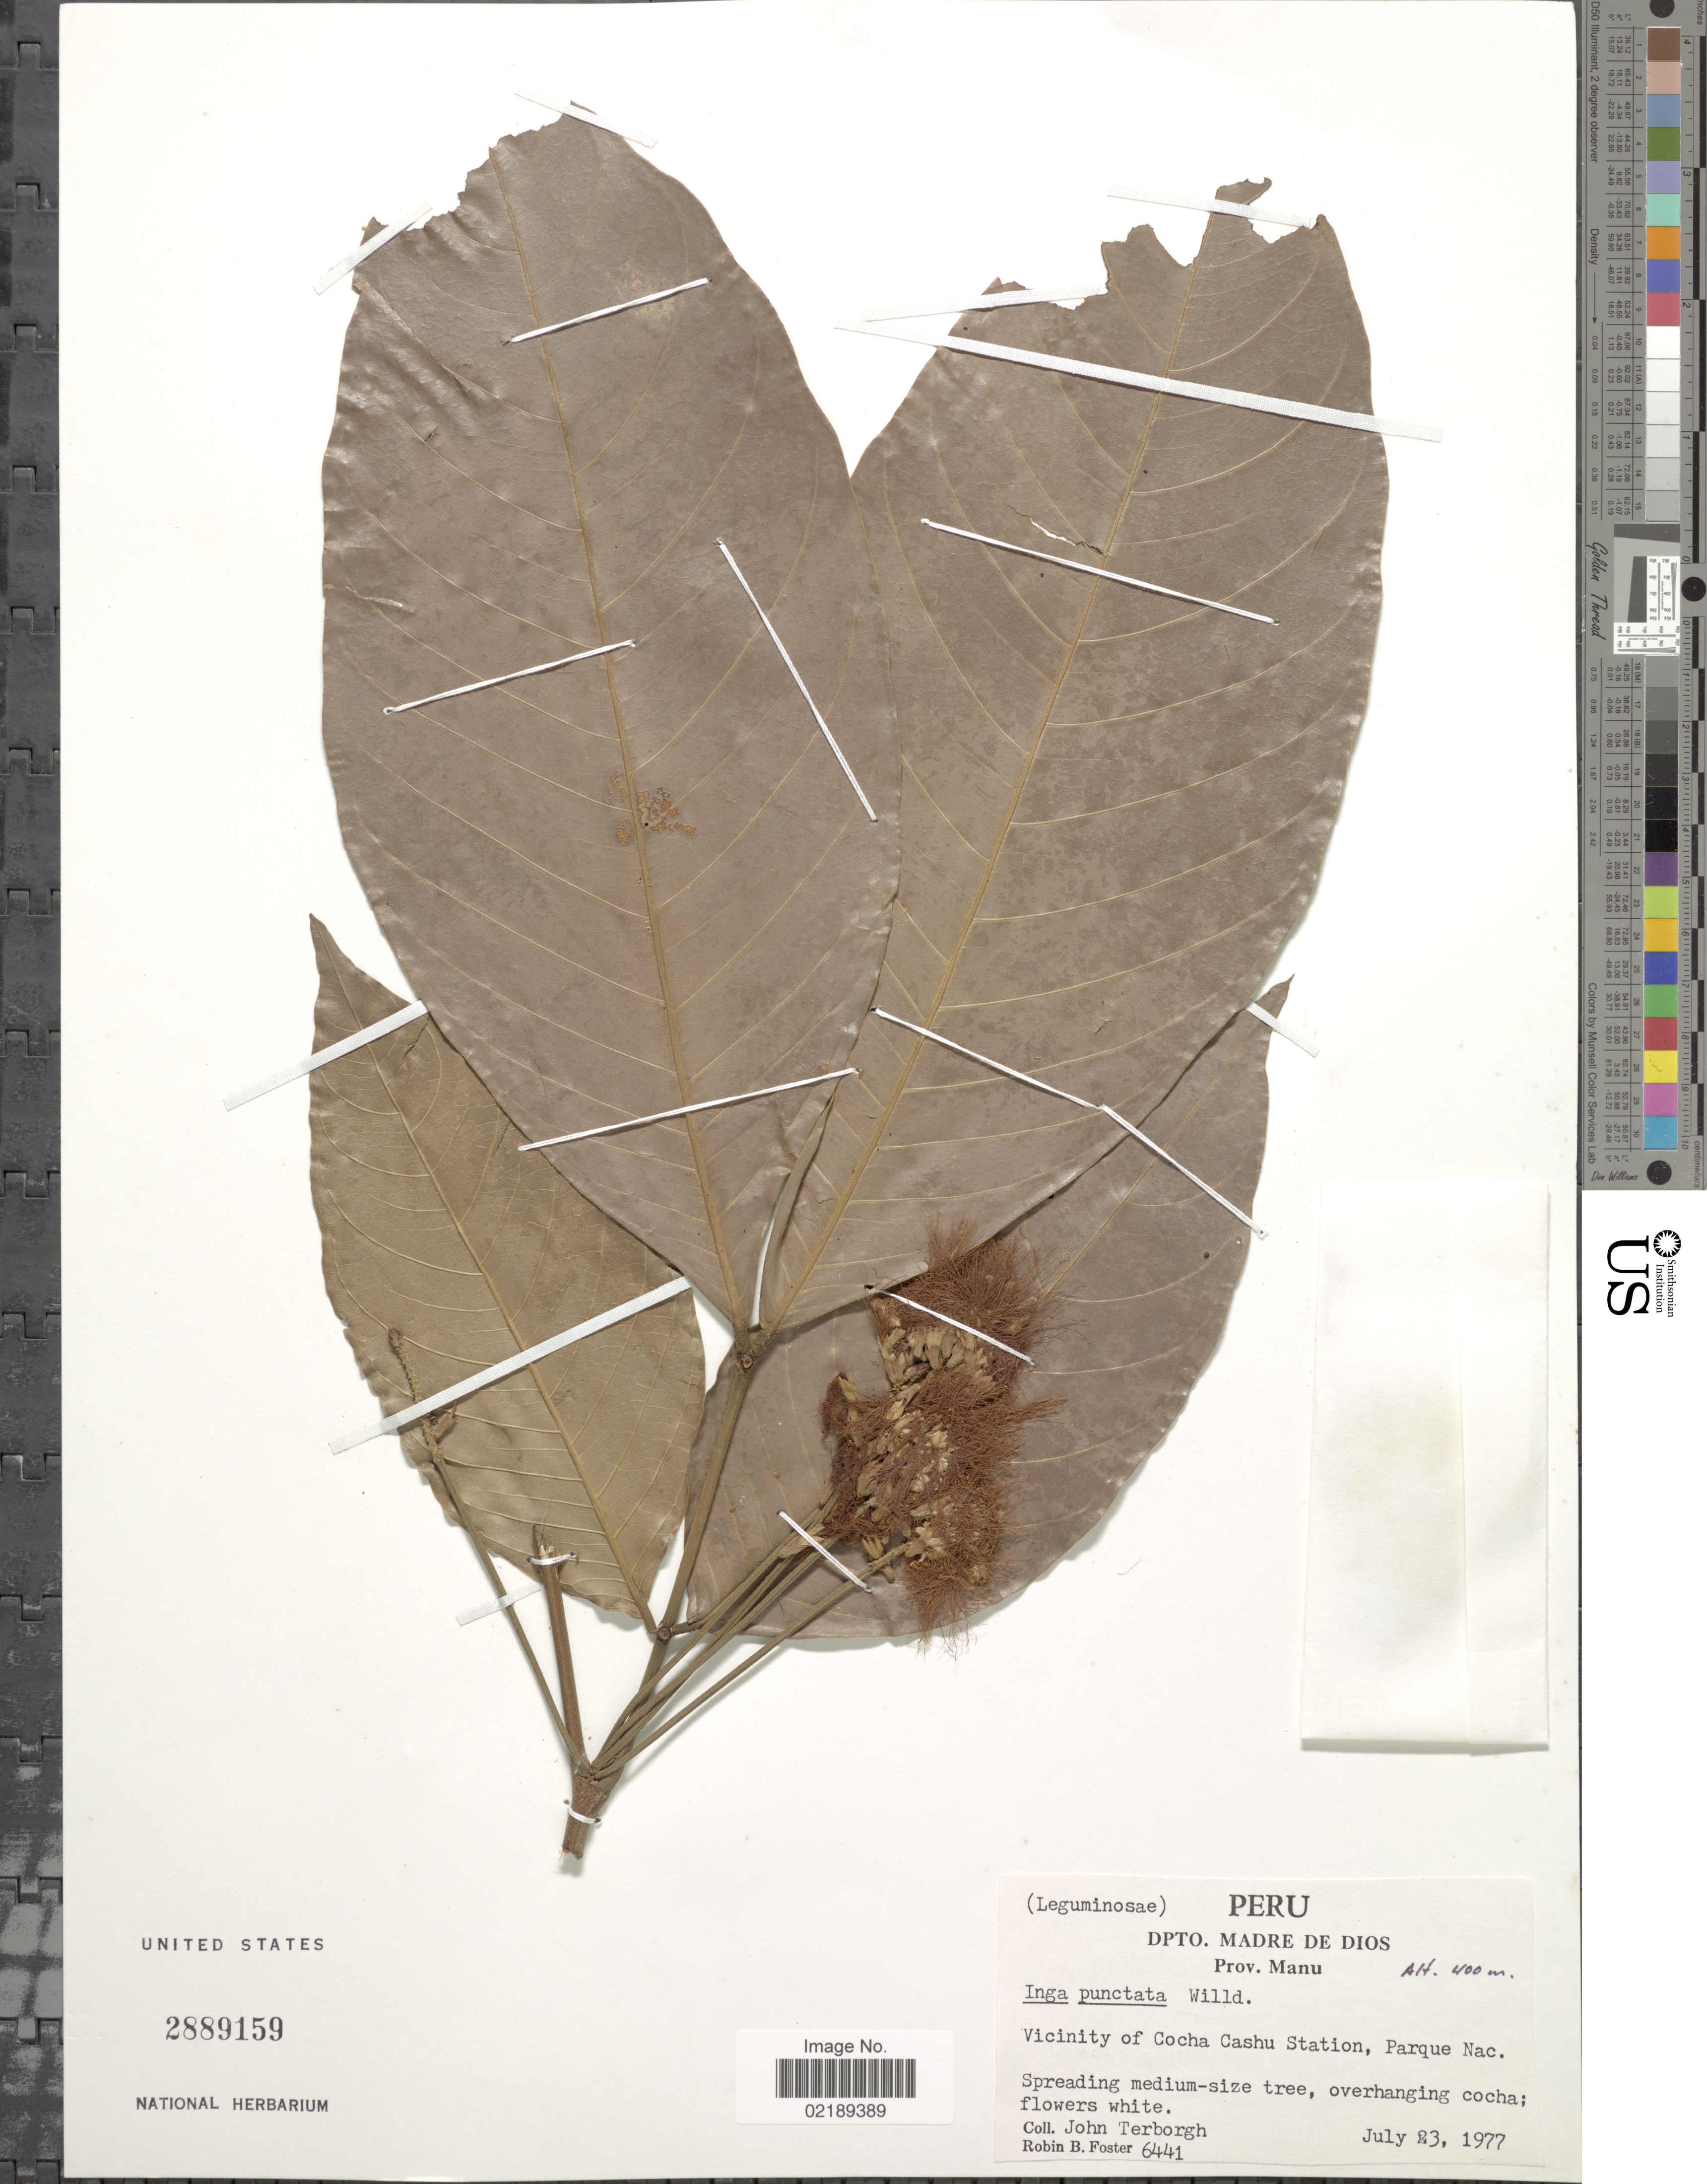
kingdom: Plantae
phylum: Tracheophyta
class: Magnoliopsida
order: Fabales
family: Fabaceae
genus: Inga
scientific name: Inga punctata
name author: Willd.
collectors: J. Terborgh & R. B. Foster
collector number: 6441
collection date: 1977-07-23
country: Peru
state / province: Madre de Dios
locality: Prov. Manu, vicinity of Cocha Cashu Station, Parque Nac.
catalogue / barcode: US 2889159